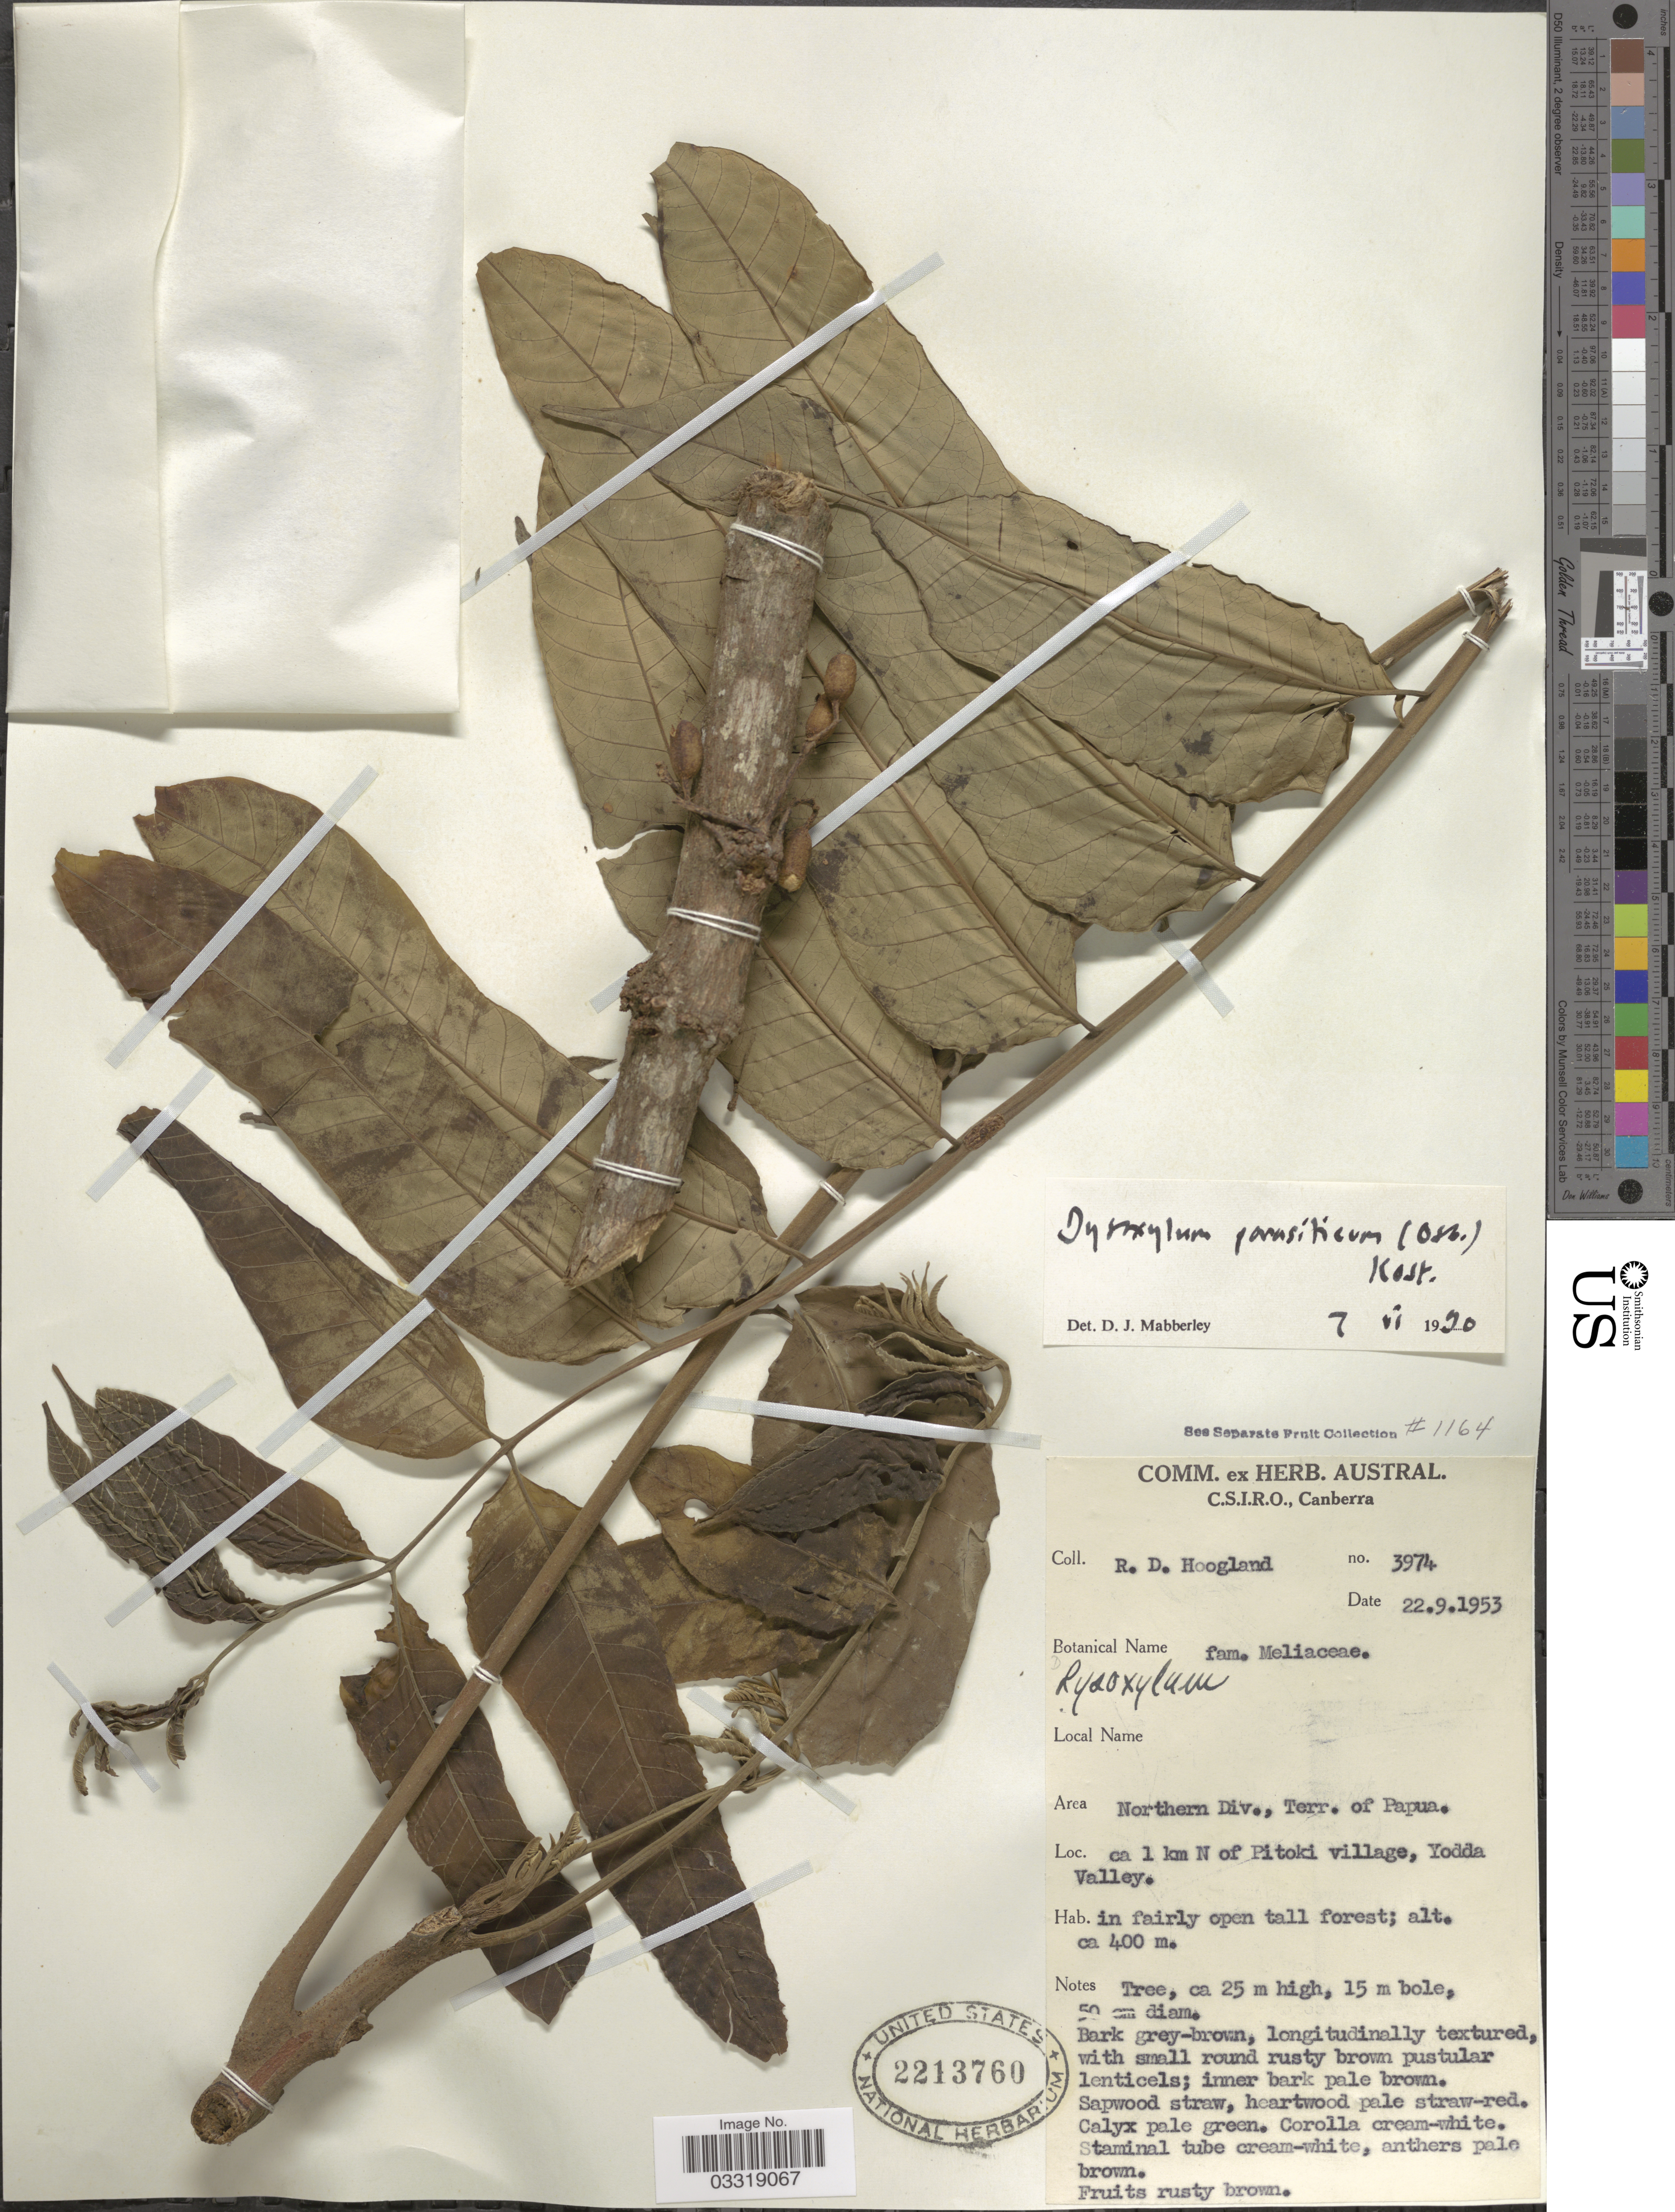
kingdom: Plantae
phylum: Tracheophyta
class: Magnoliopsida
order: Sapindales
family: Meliaceae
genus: Epicharis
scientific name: Epicharis parasitica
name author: (Osbeck) Mabb.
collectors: R. D. Hoogland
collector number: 3974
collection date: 1953-09-22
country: Papua New Guinea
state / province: Northern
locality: Northern Div., Terr. of Papua. Ca 1 km N of Pitoki village, Yodda Valley.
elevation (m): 400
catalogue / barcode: US 2213760